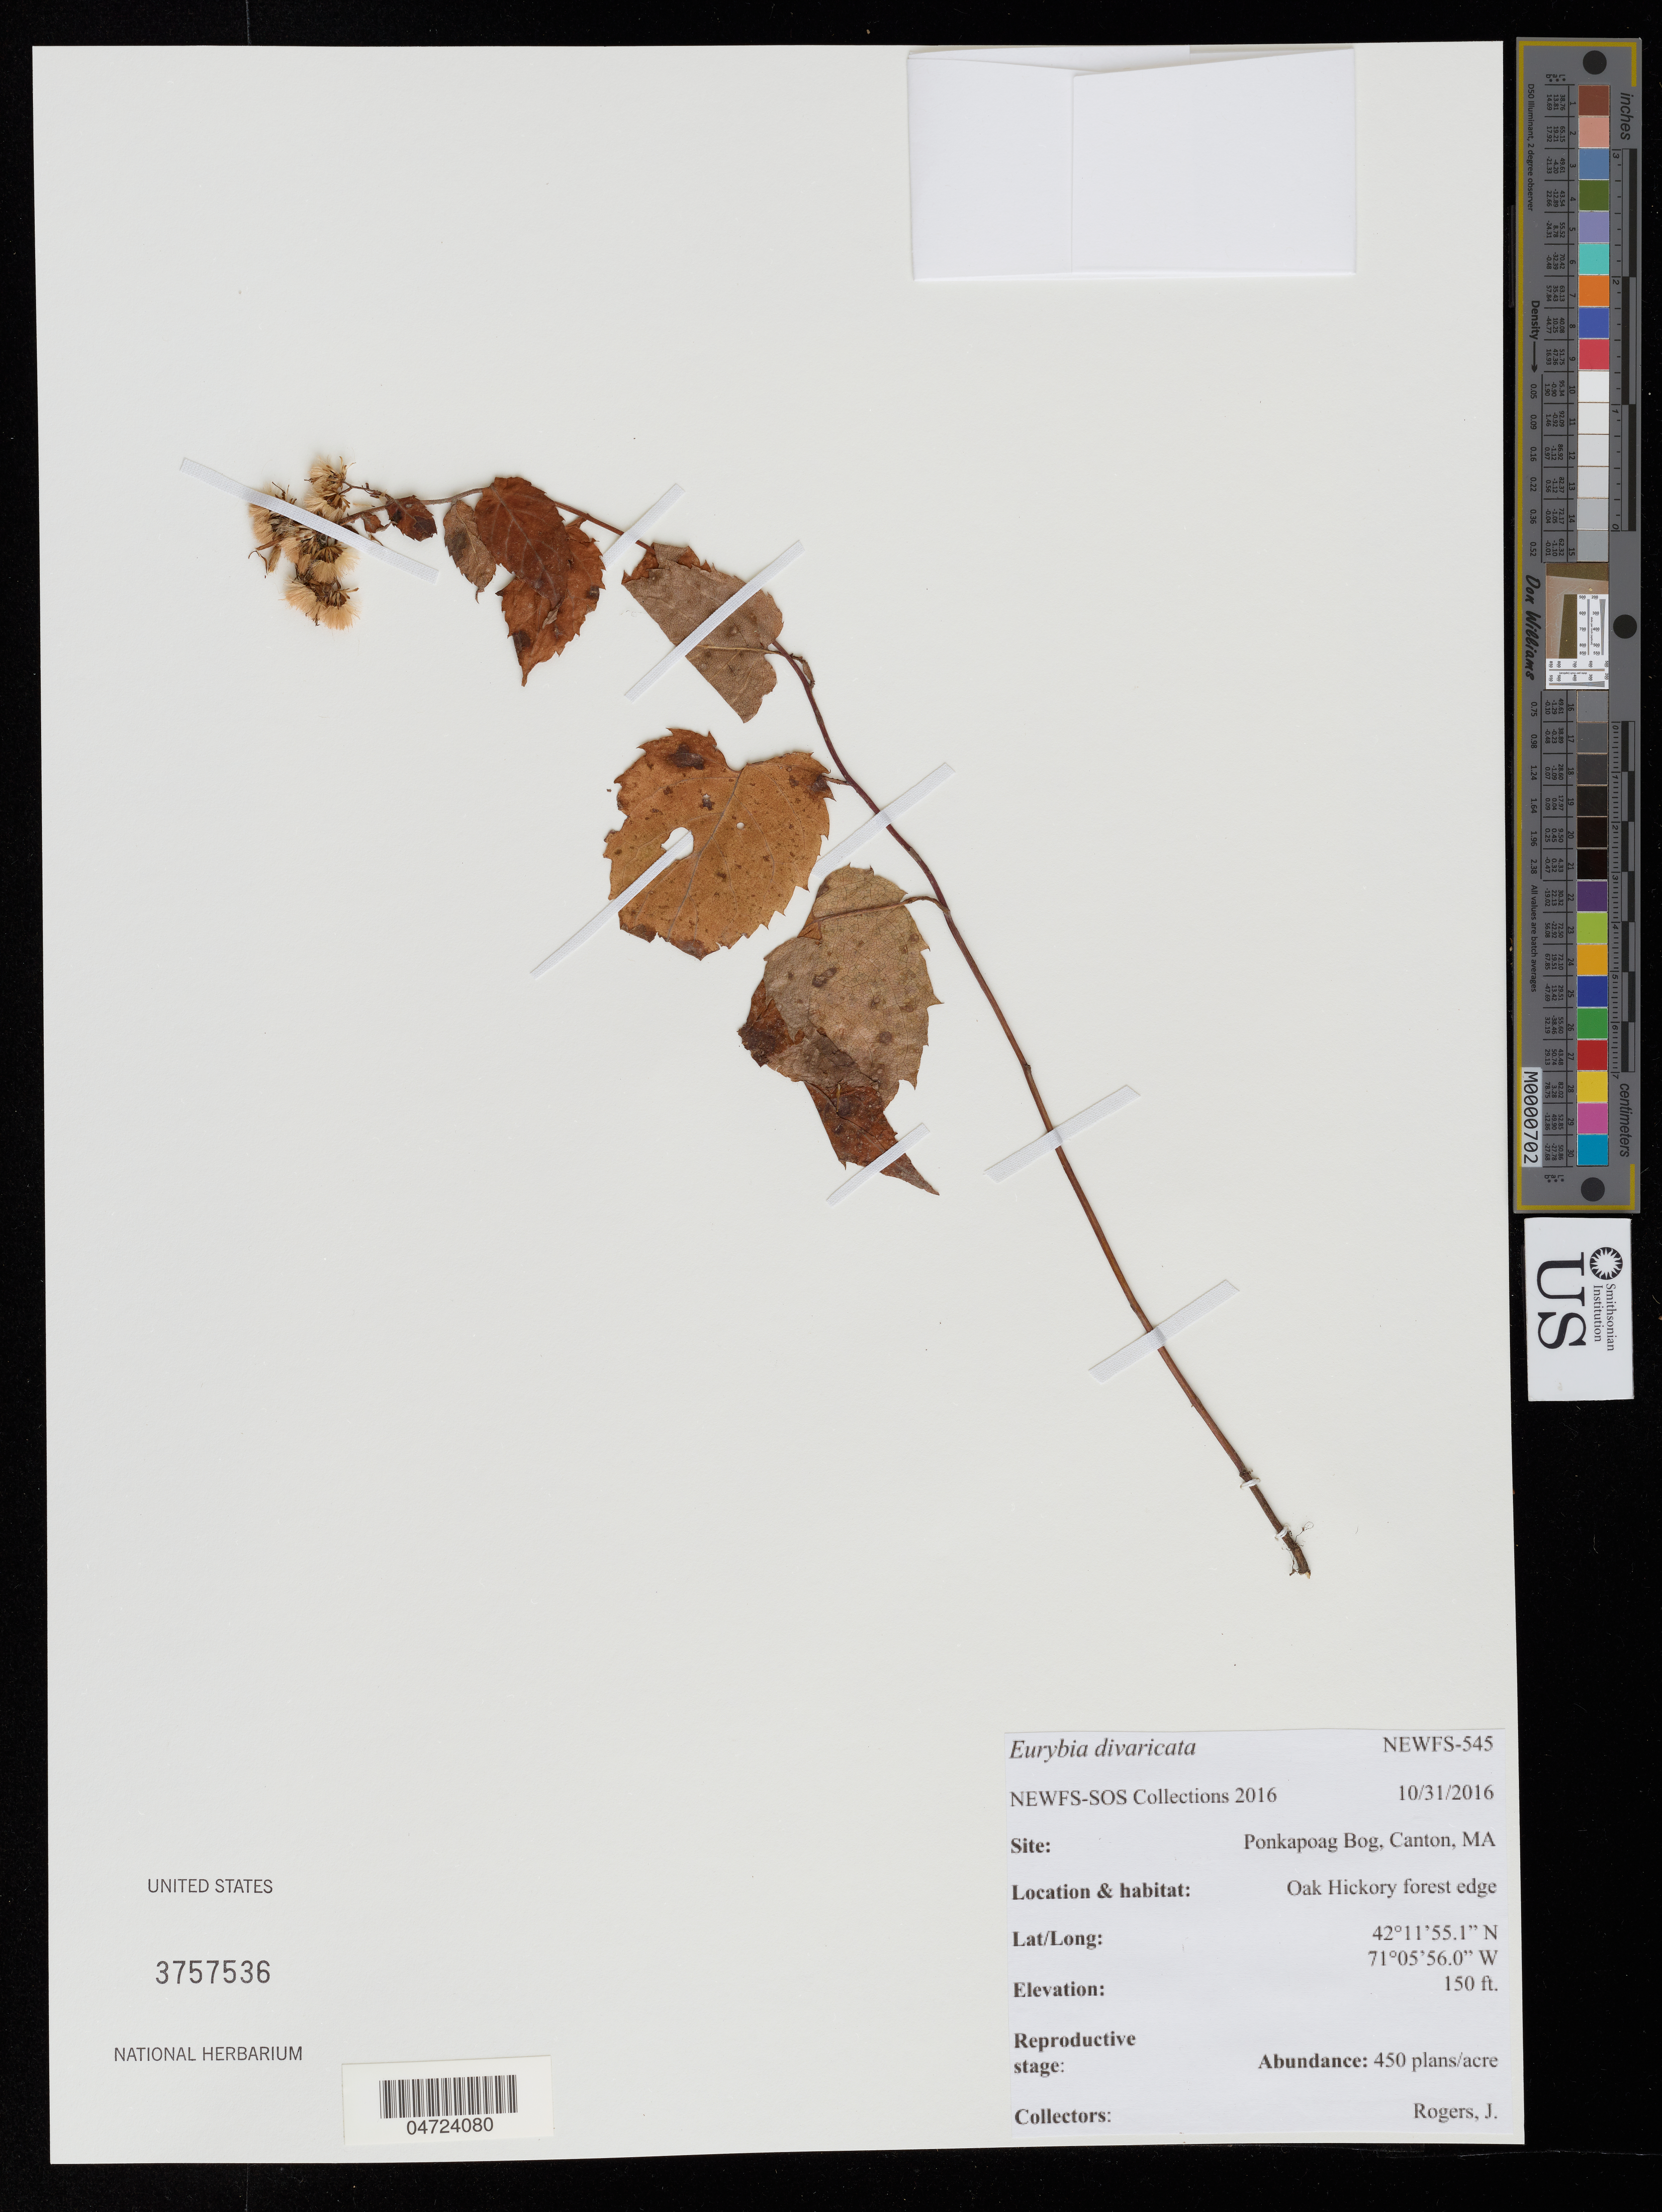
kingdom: Plantae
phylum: Tracheophyta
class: Magnoliopsida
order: Asterales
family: Asteraceae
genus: Eurybia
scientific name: Eurybia divaricata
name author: (L.) G.L. Nesom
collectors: J. Rogers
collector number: NEWFS-545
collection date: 2016-10-31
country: United States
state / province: Massachusetts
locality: Ponkapoag Bog, Canton.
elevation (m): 46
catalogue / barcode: US 3757536